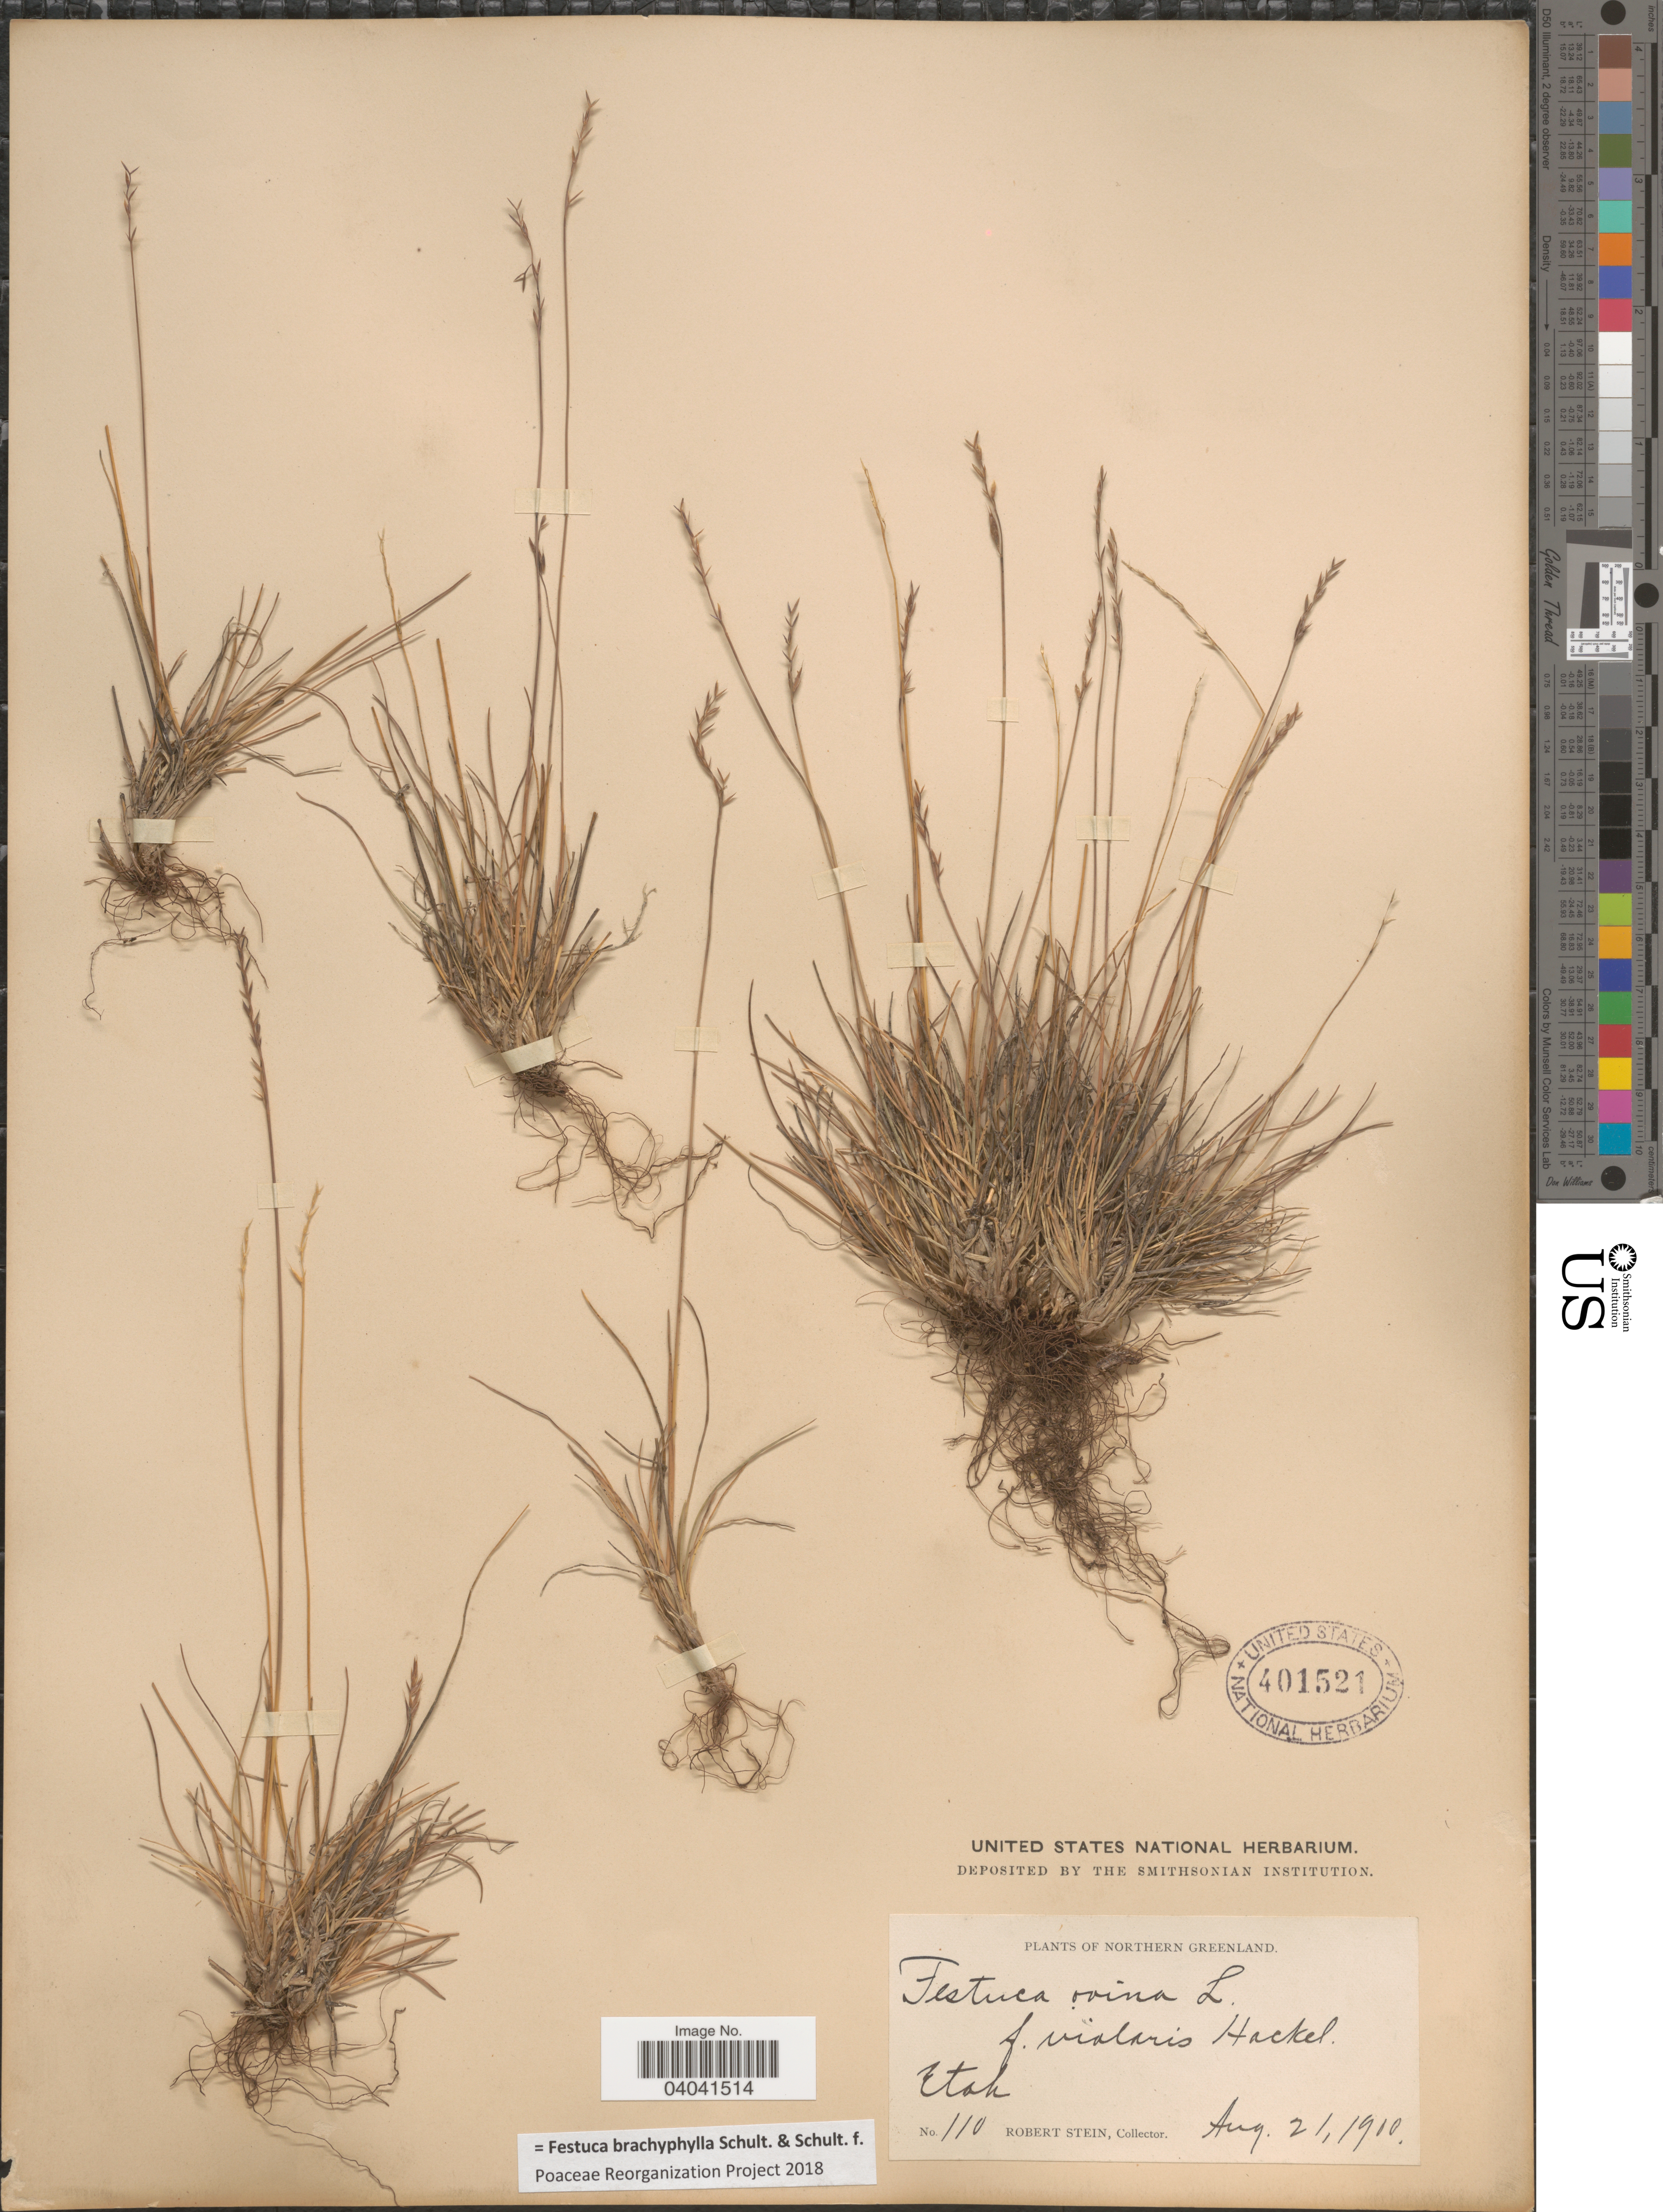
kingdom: Plantae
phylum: Tracheophyta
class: Liliopsida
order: Poales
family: Poaceae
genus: Festuca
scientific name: Festuca brachyphylla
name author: Schult. & Schult. f.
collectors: R. Stein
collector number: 110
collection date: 1900-08-21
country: Greenland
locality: Northern Greenland. Etah.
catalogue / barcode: US 401521